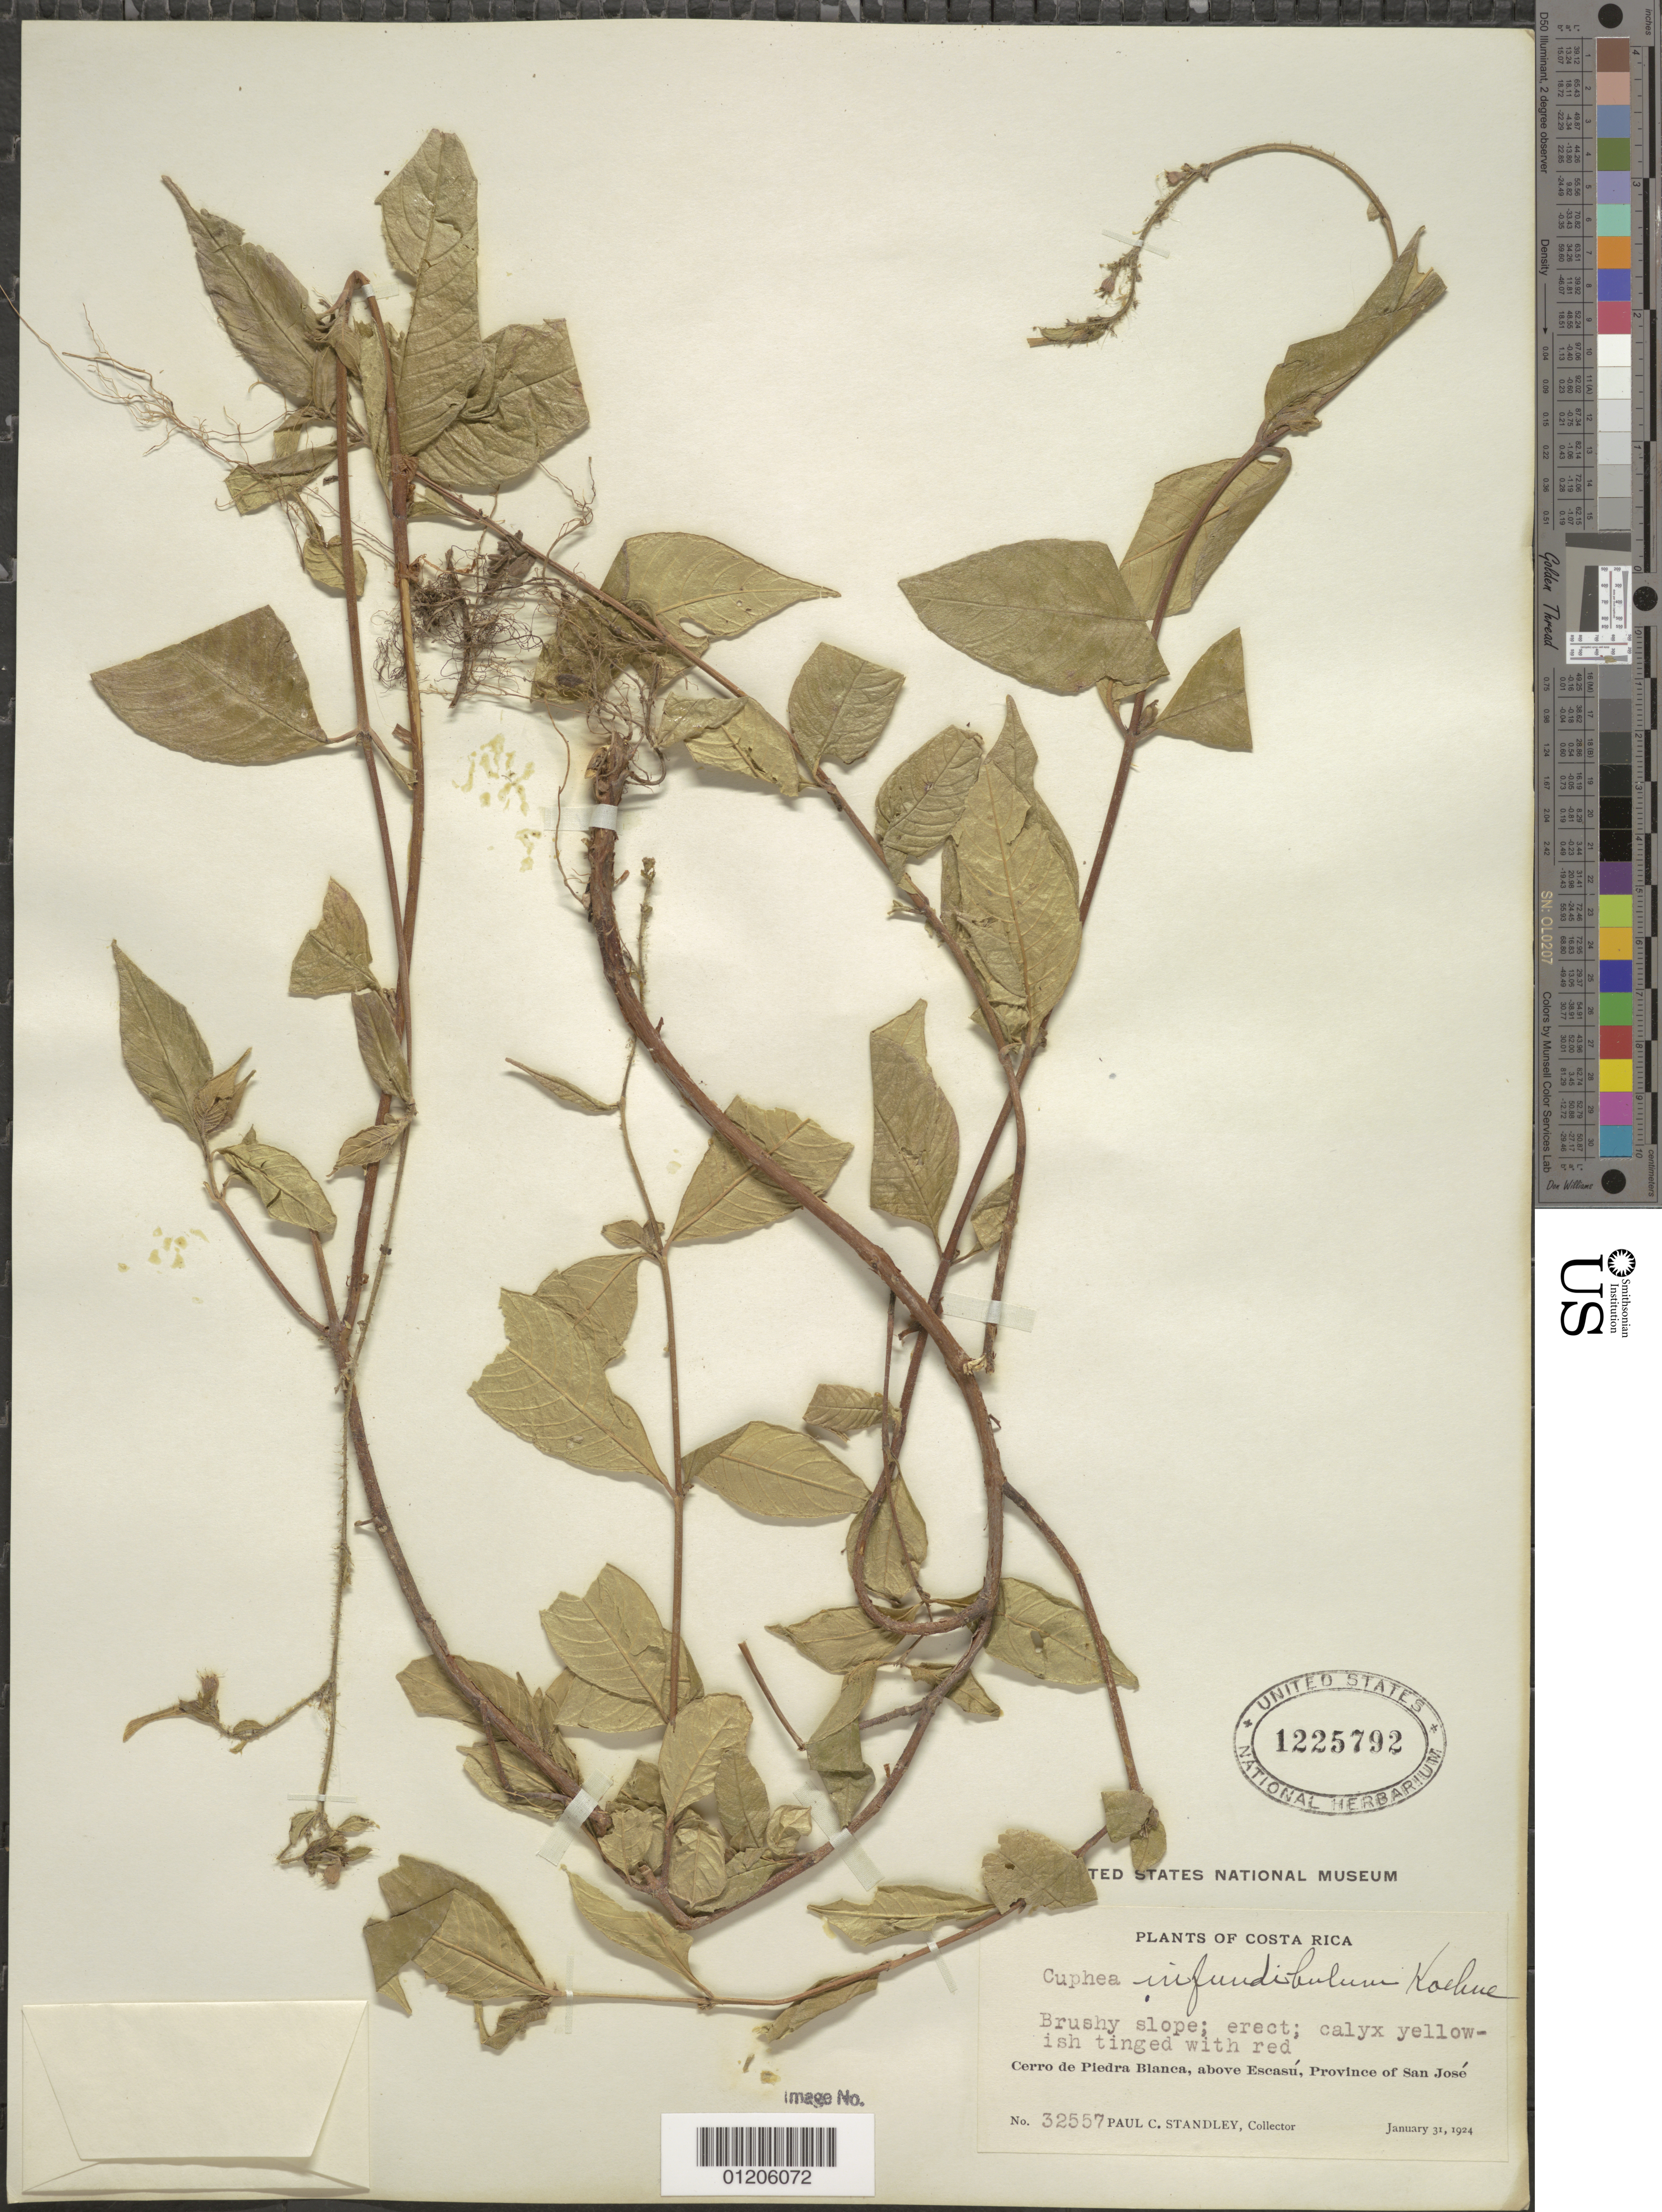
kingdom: Plantae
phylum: Tracheophyta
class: Magnoliopsida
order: Myrtales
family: Lythraceae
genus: Cuphea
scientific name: Cuphea infundibulum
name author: Koehne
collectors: P. C. Standley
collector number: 32557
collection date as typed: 31 Jan 1924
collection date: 1924-01-31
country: Costa Rica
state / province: San José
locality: Cerro de Piedra Blanca, above Escasú.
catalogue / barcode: US 1225792